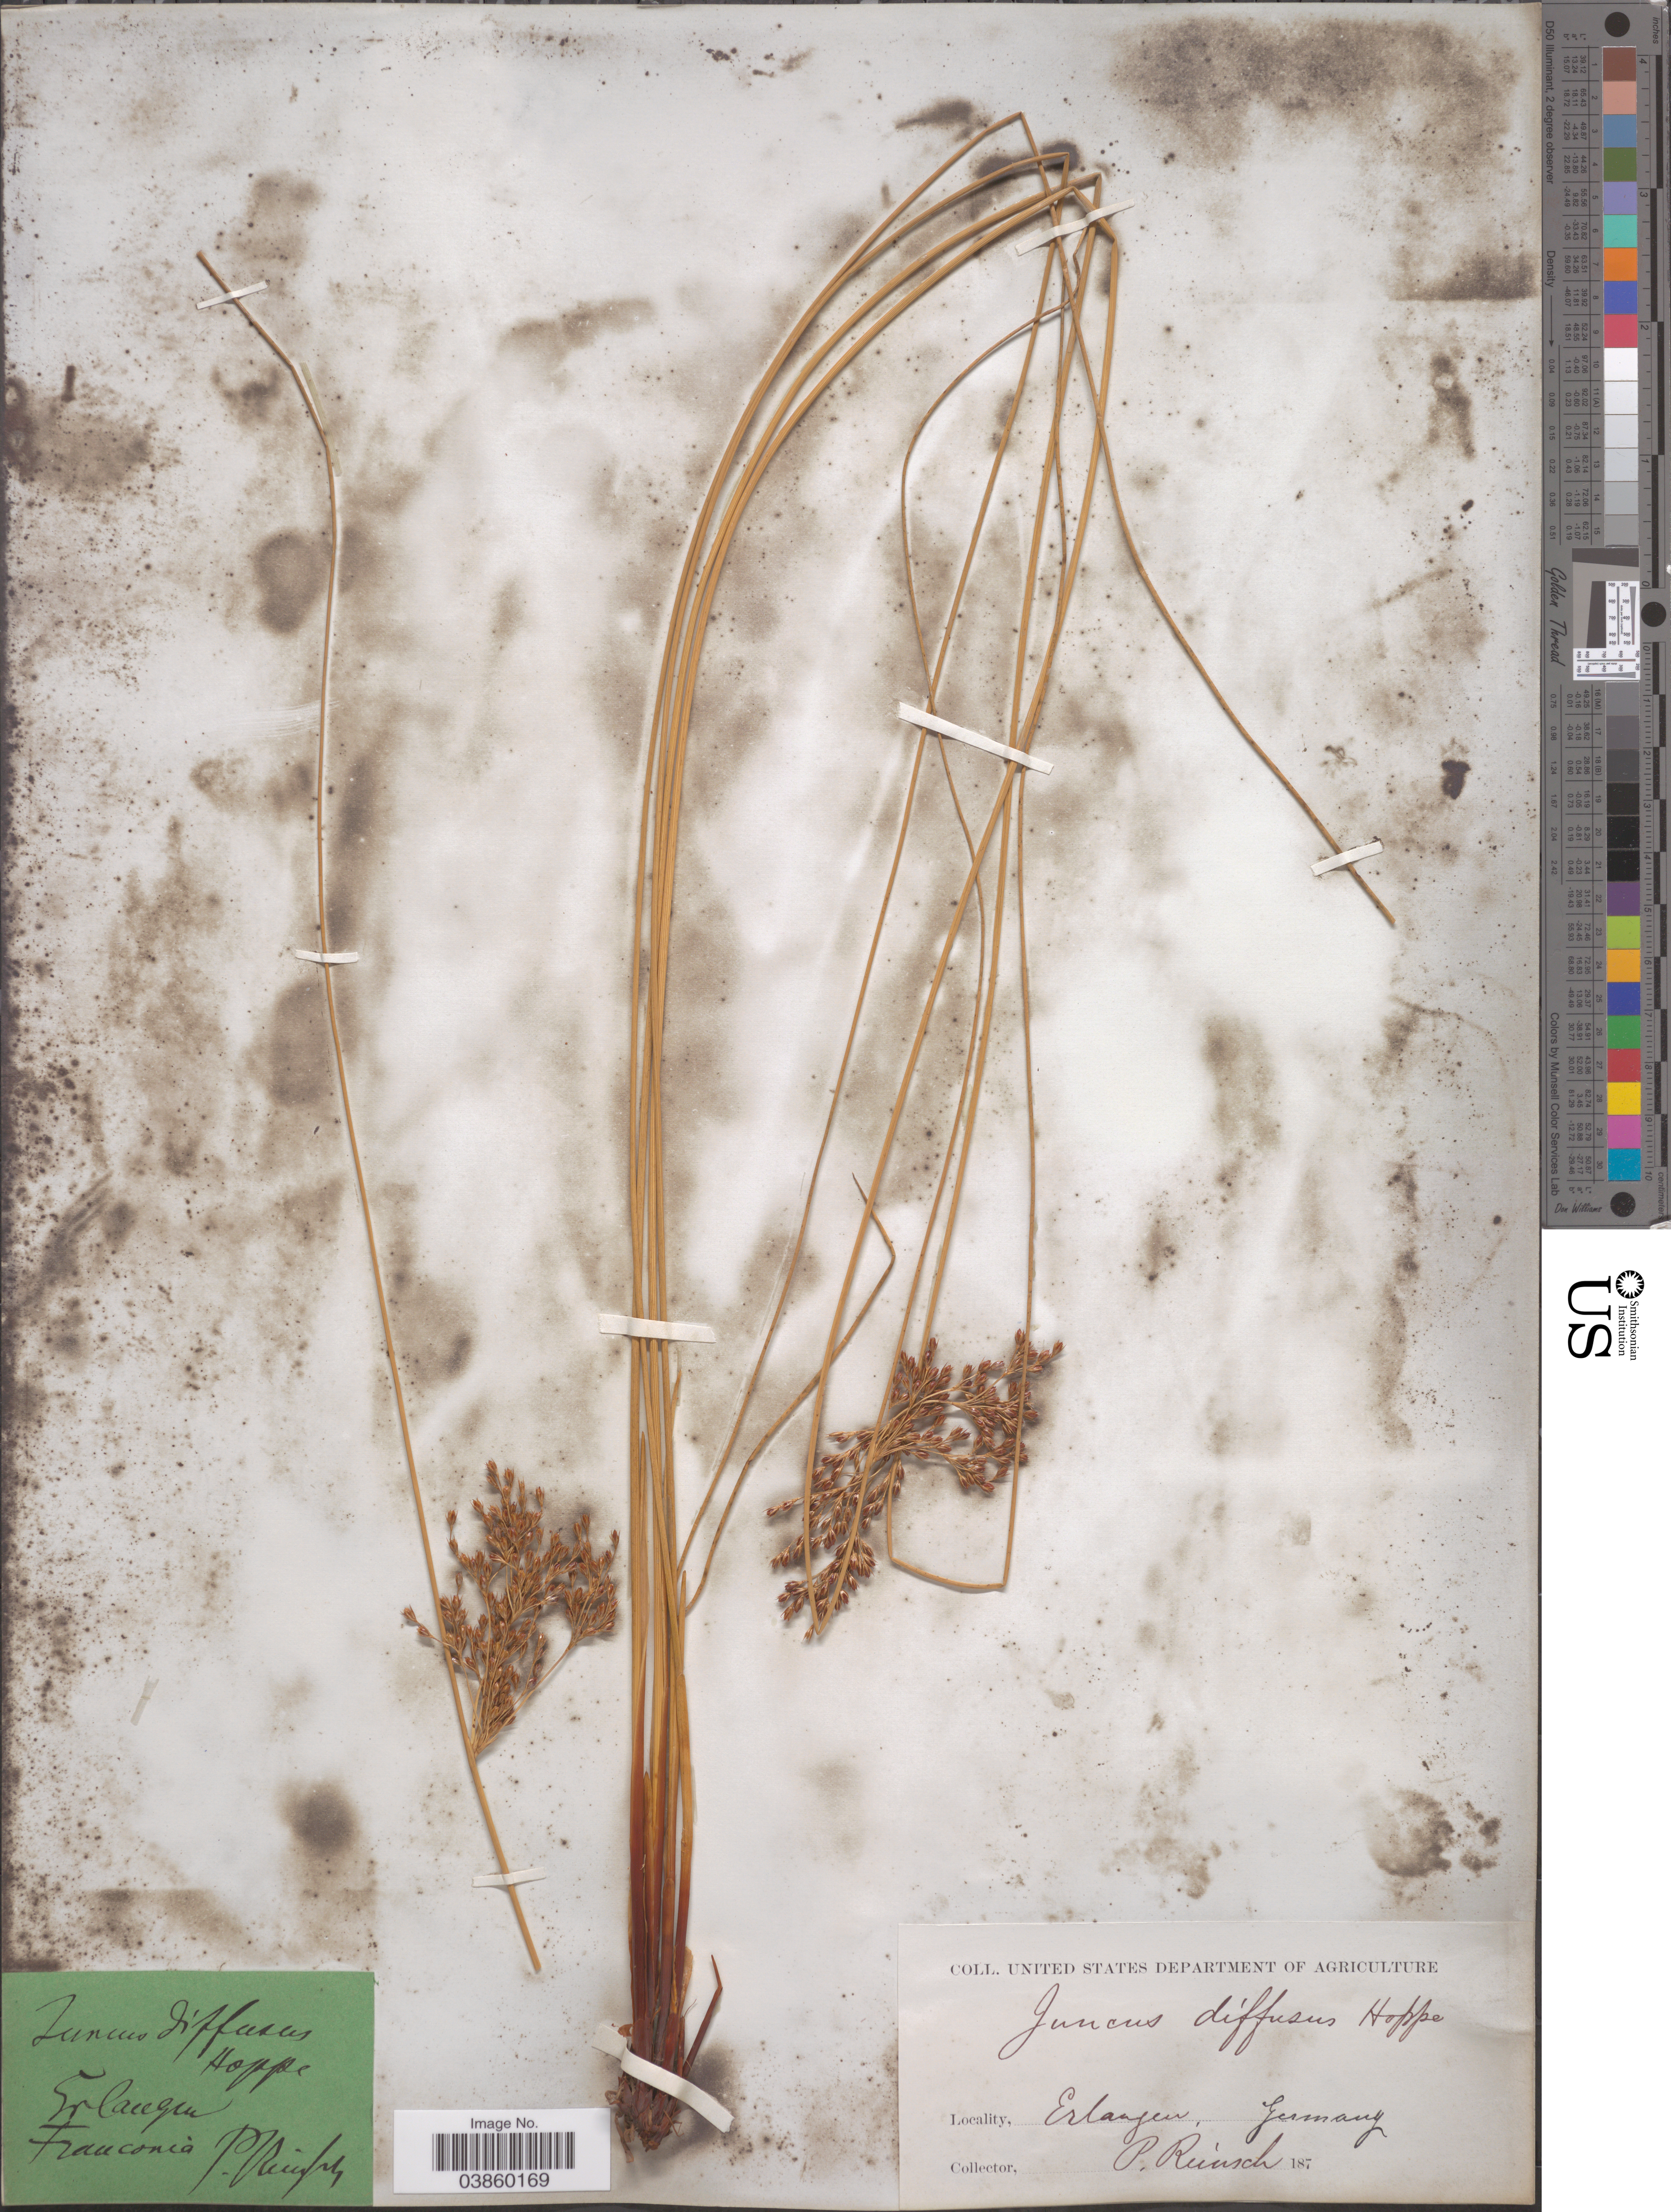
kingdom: Plantae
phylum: Tracheophyta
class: Liliopsida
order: Poales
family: Juncaceae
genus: Juncus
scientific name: Juncus diffusus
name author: Hoppe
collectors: P. Reinsch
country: Germany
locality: Erlangen Franconia.